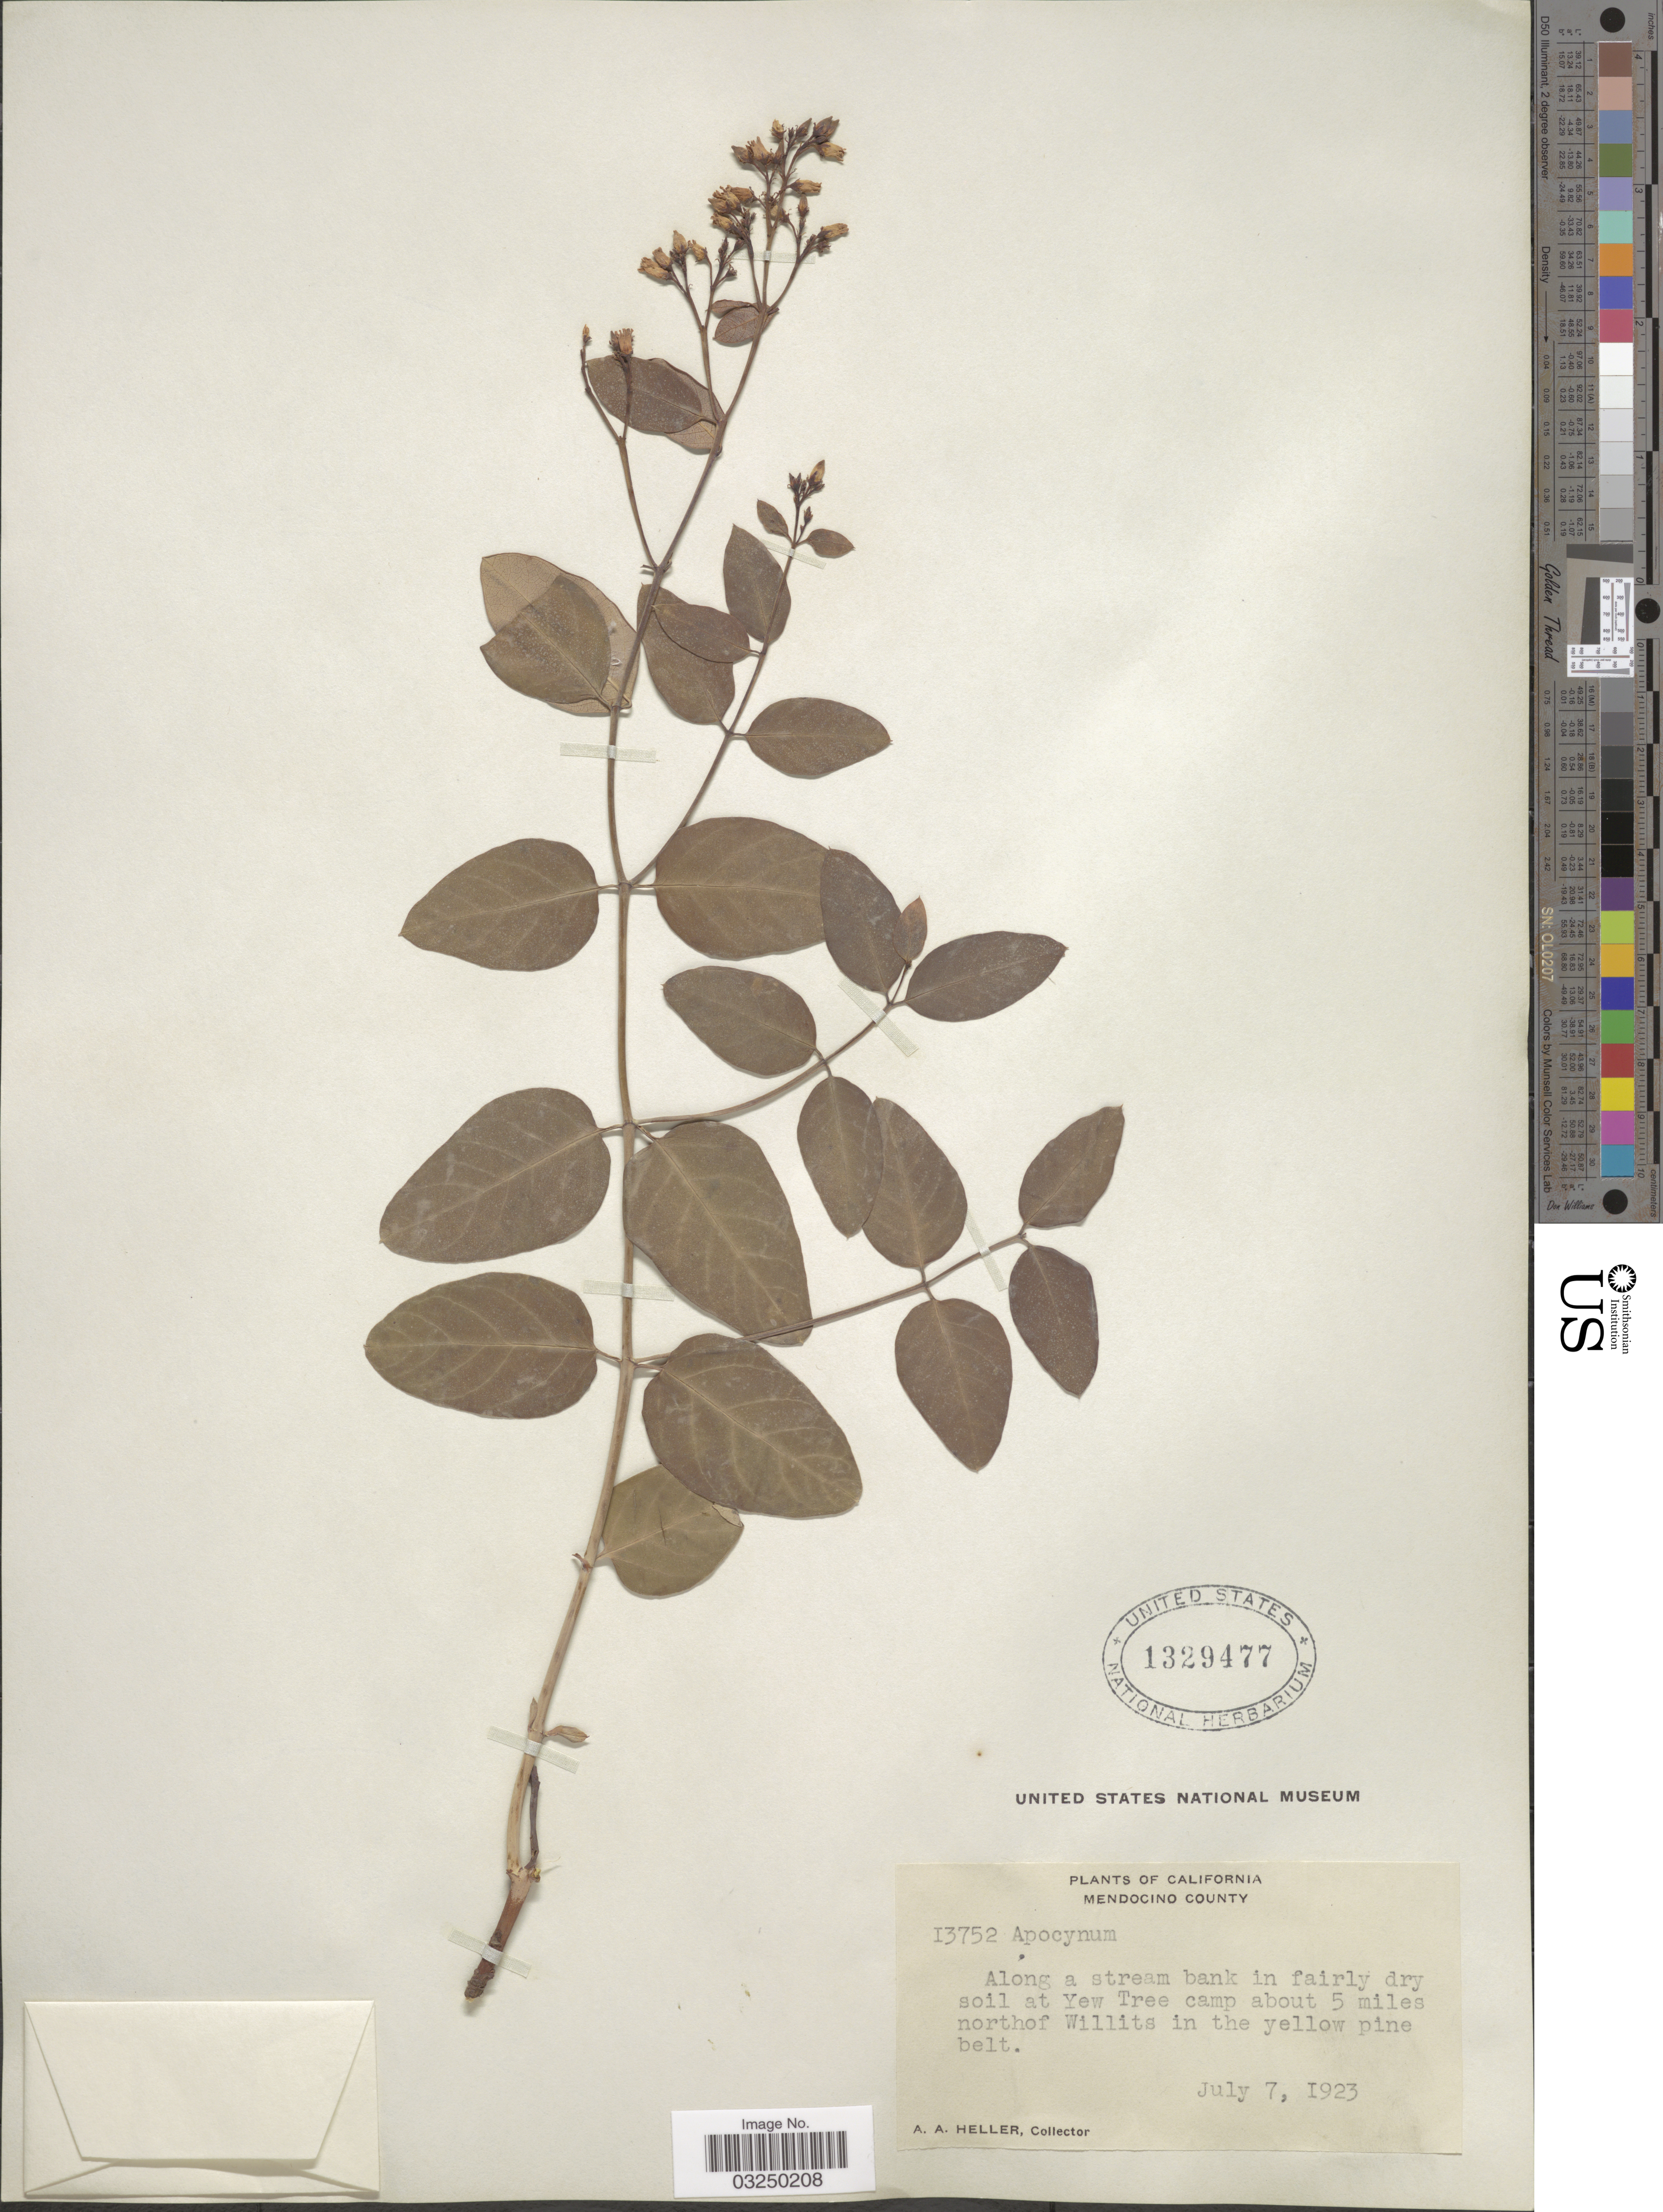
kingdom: Plantae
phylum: Tracheophyta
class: Magnoliopsida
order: Gentianales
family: Apocynaceae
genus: Apocynum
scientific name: Apocynum sp.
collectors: A. A. Heller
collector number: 13752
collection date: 1923-07-07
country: United States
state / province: California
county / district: Mendocino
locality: Mendocino County, Along a stream bank in fairly dry soil at Yew Tree camp about 5 miles north of Willits in the yellow pine belt.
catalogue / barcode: US 1329477